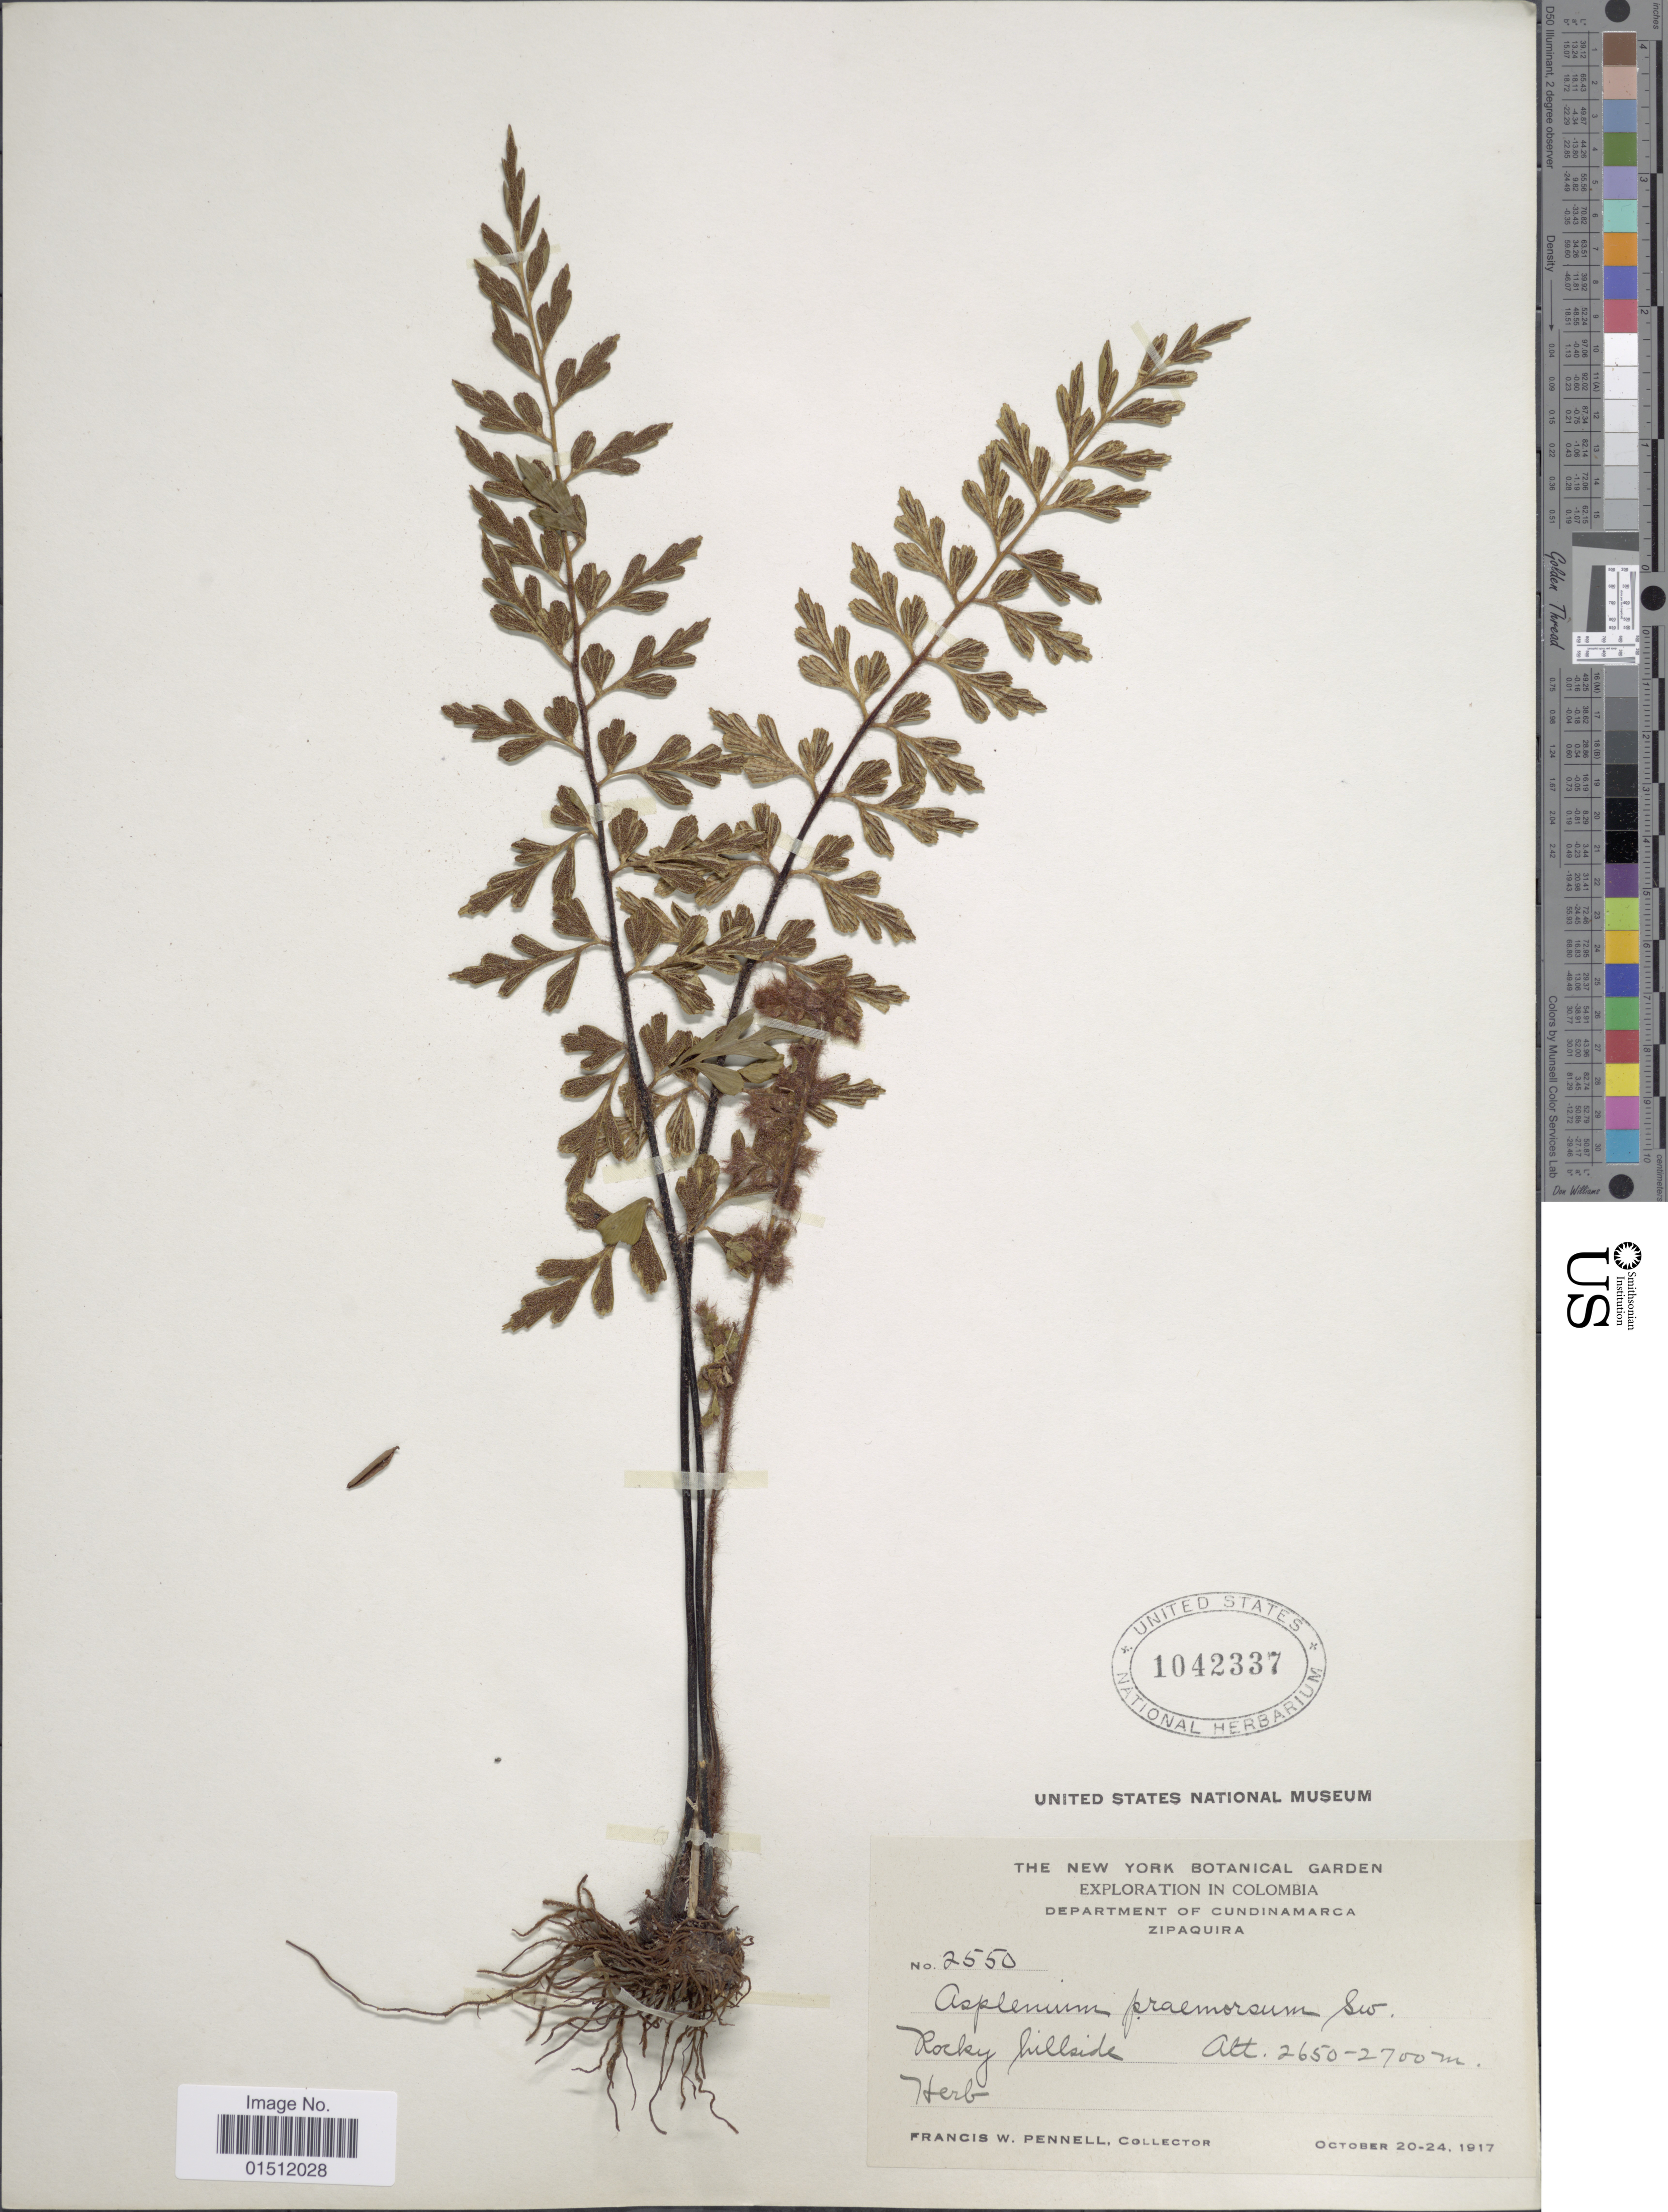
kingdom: Plantae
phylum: Tracheophyta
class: Polypodiopsida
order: Polypodiales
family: Aspleniaceae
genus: Asplenium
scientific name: Asplenium praemorsum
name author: Sw.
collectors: F. W. Pennell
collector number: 2550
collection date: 1917-10-20/1917-10-24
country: Colombia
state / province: Cundinamarca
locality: Rocky Hillside. Zipaquira.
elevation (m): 2650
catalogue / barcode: US 1042337